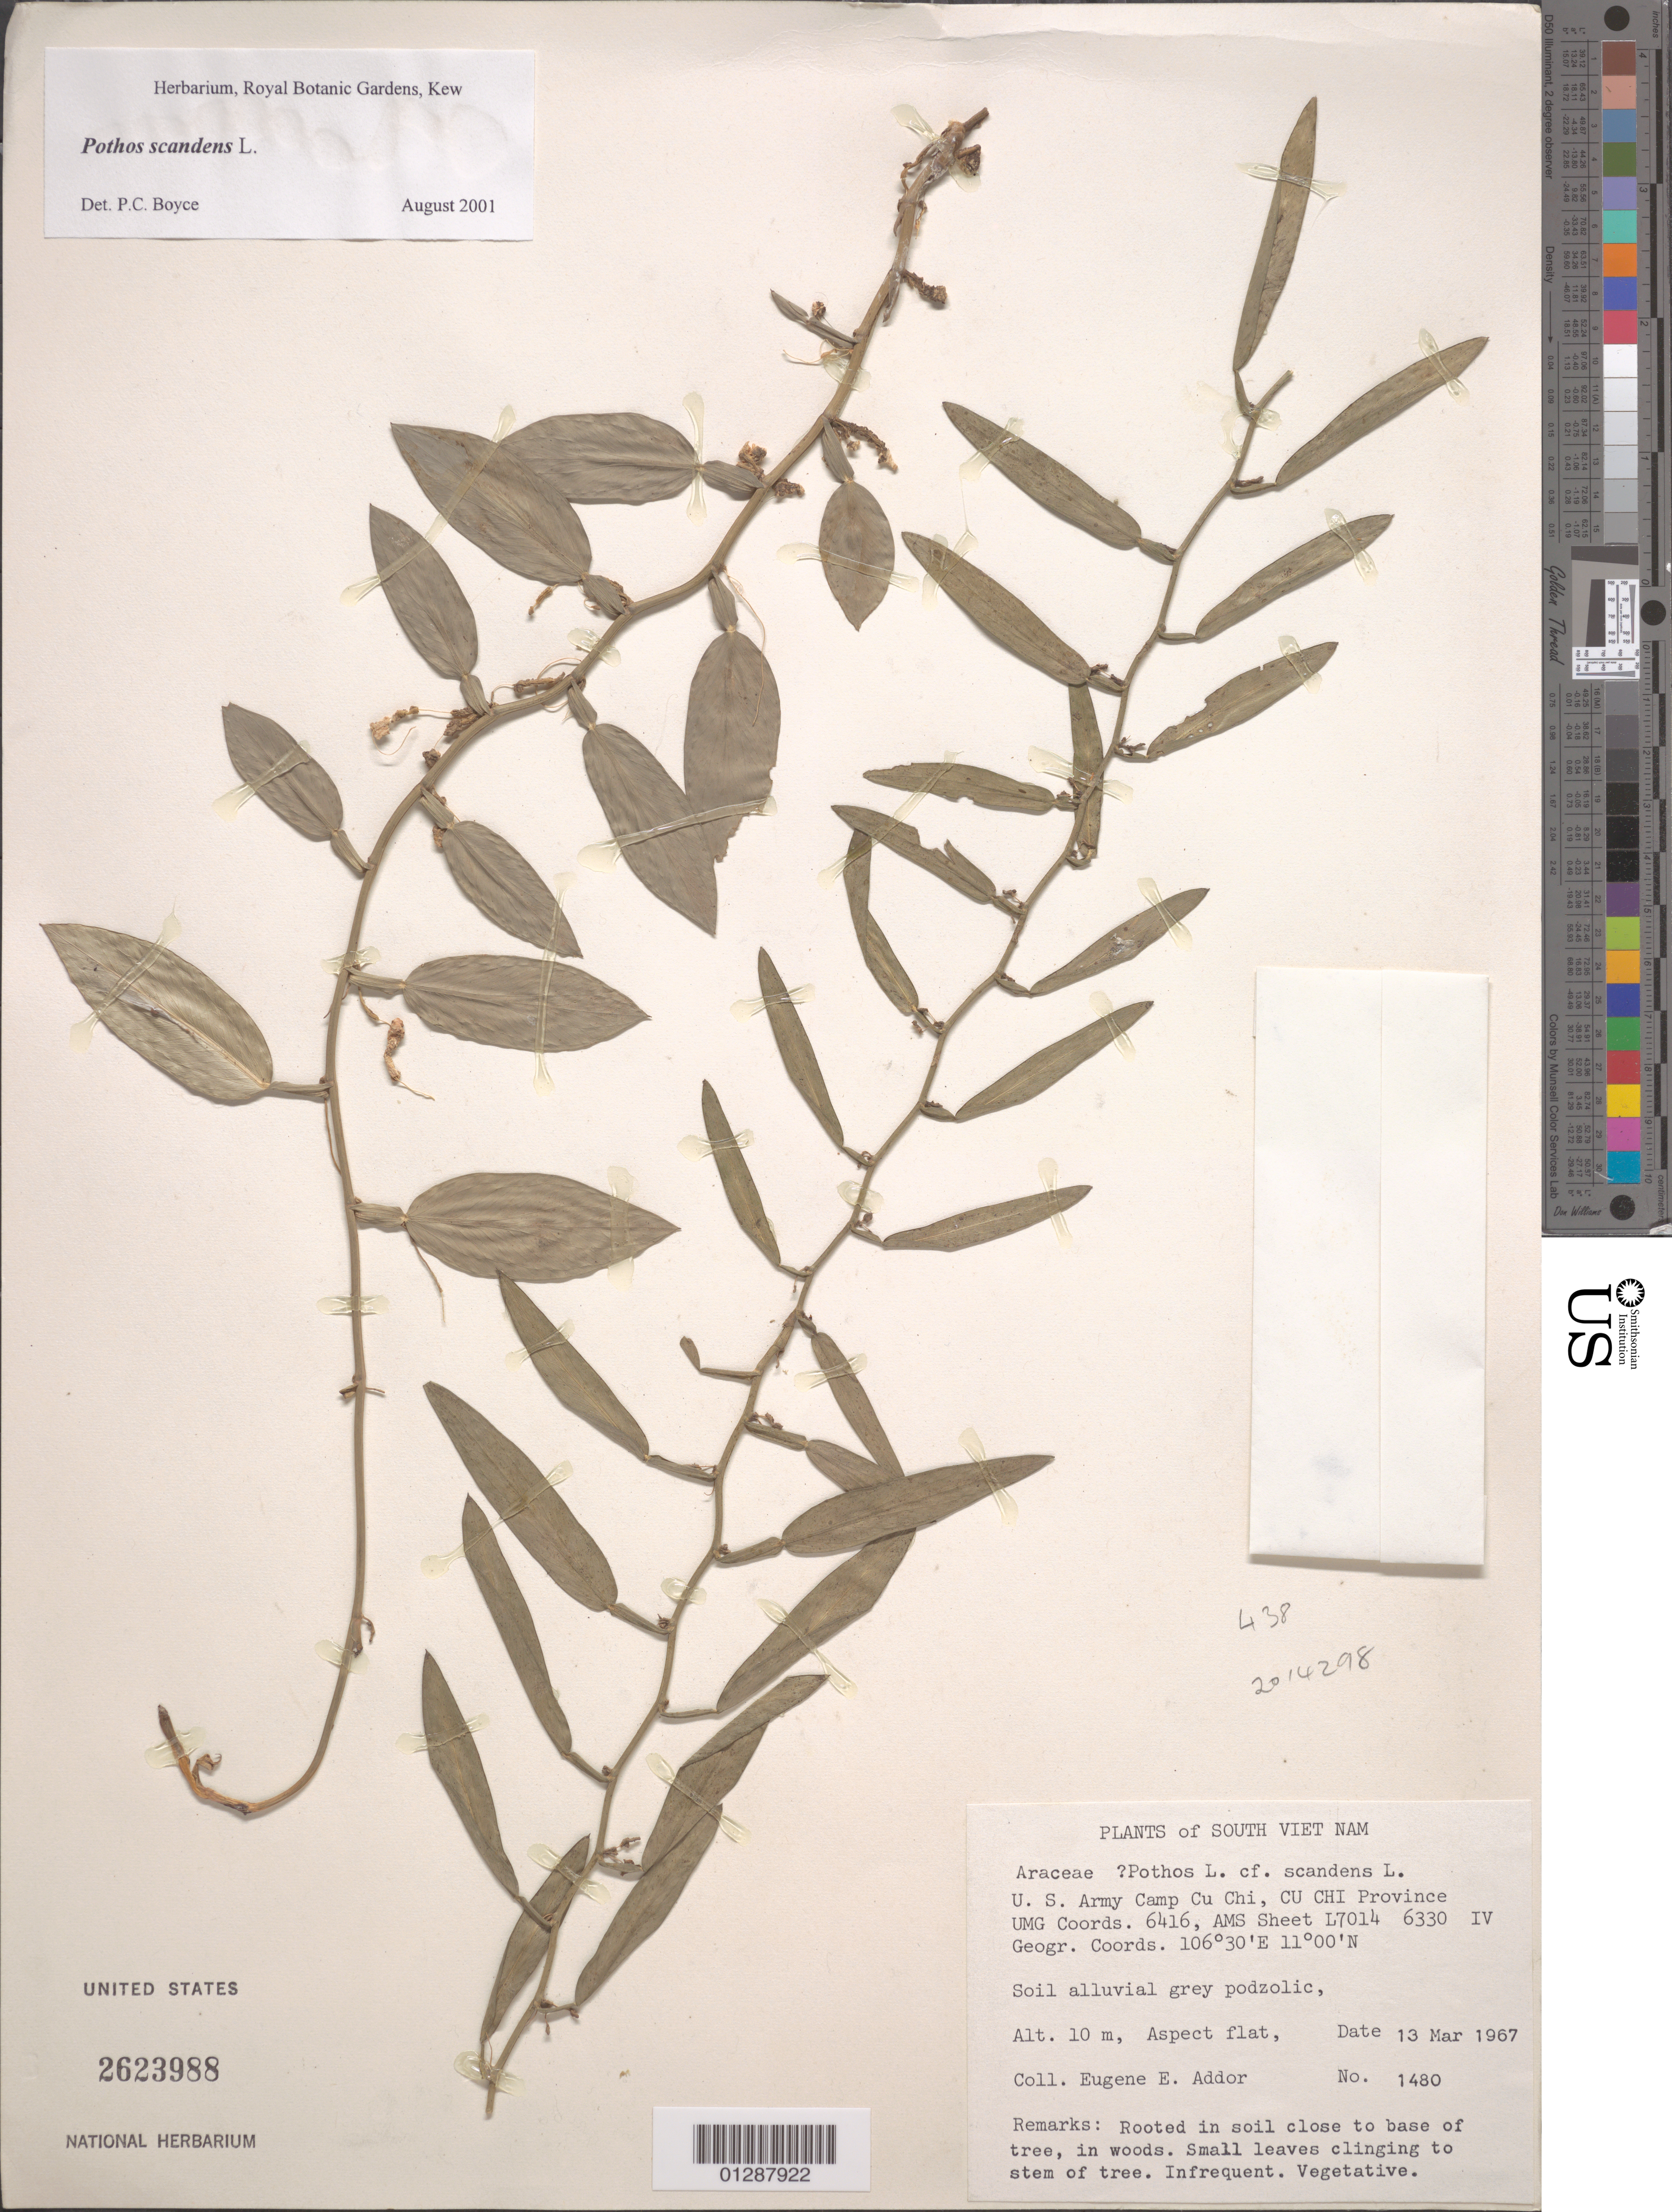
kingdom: Plantae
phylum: Tracheophyta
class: Liliopsida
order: Alismatales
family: Araceae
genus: Pothos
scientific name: Pothos scandens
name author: L.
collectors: E. E. Addor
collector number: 1480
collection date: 1967-03-13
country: Vietnam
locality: South Vietnam. U. S. Army Camp Cu Chi, Cu Chi Province. UMG Coords. 6416, AMS Sheet L7014 6330 IV.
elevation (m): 10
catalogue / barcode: US 2623988